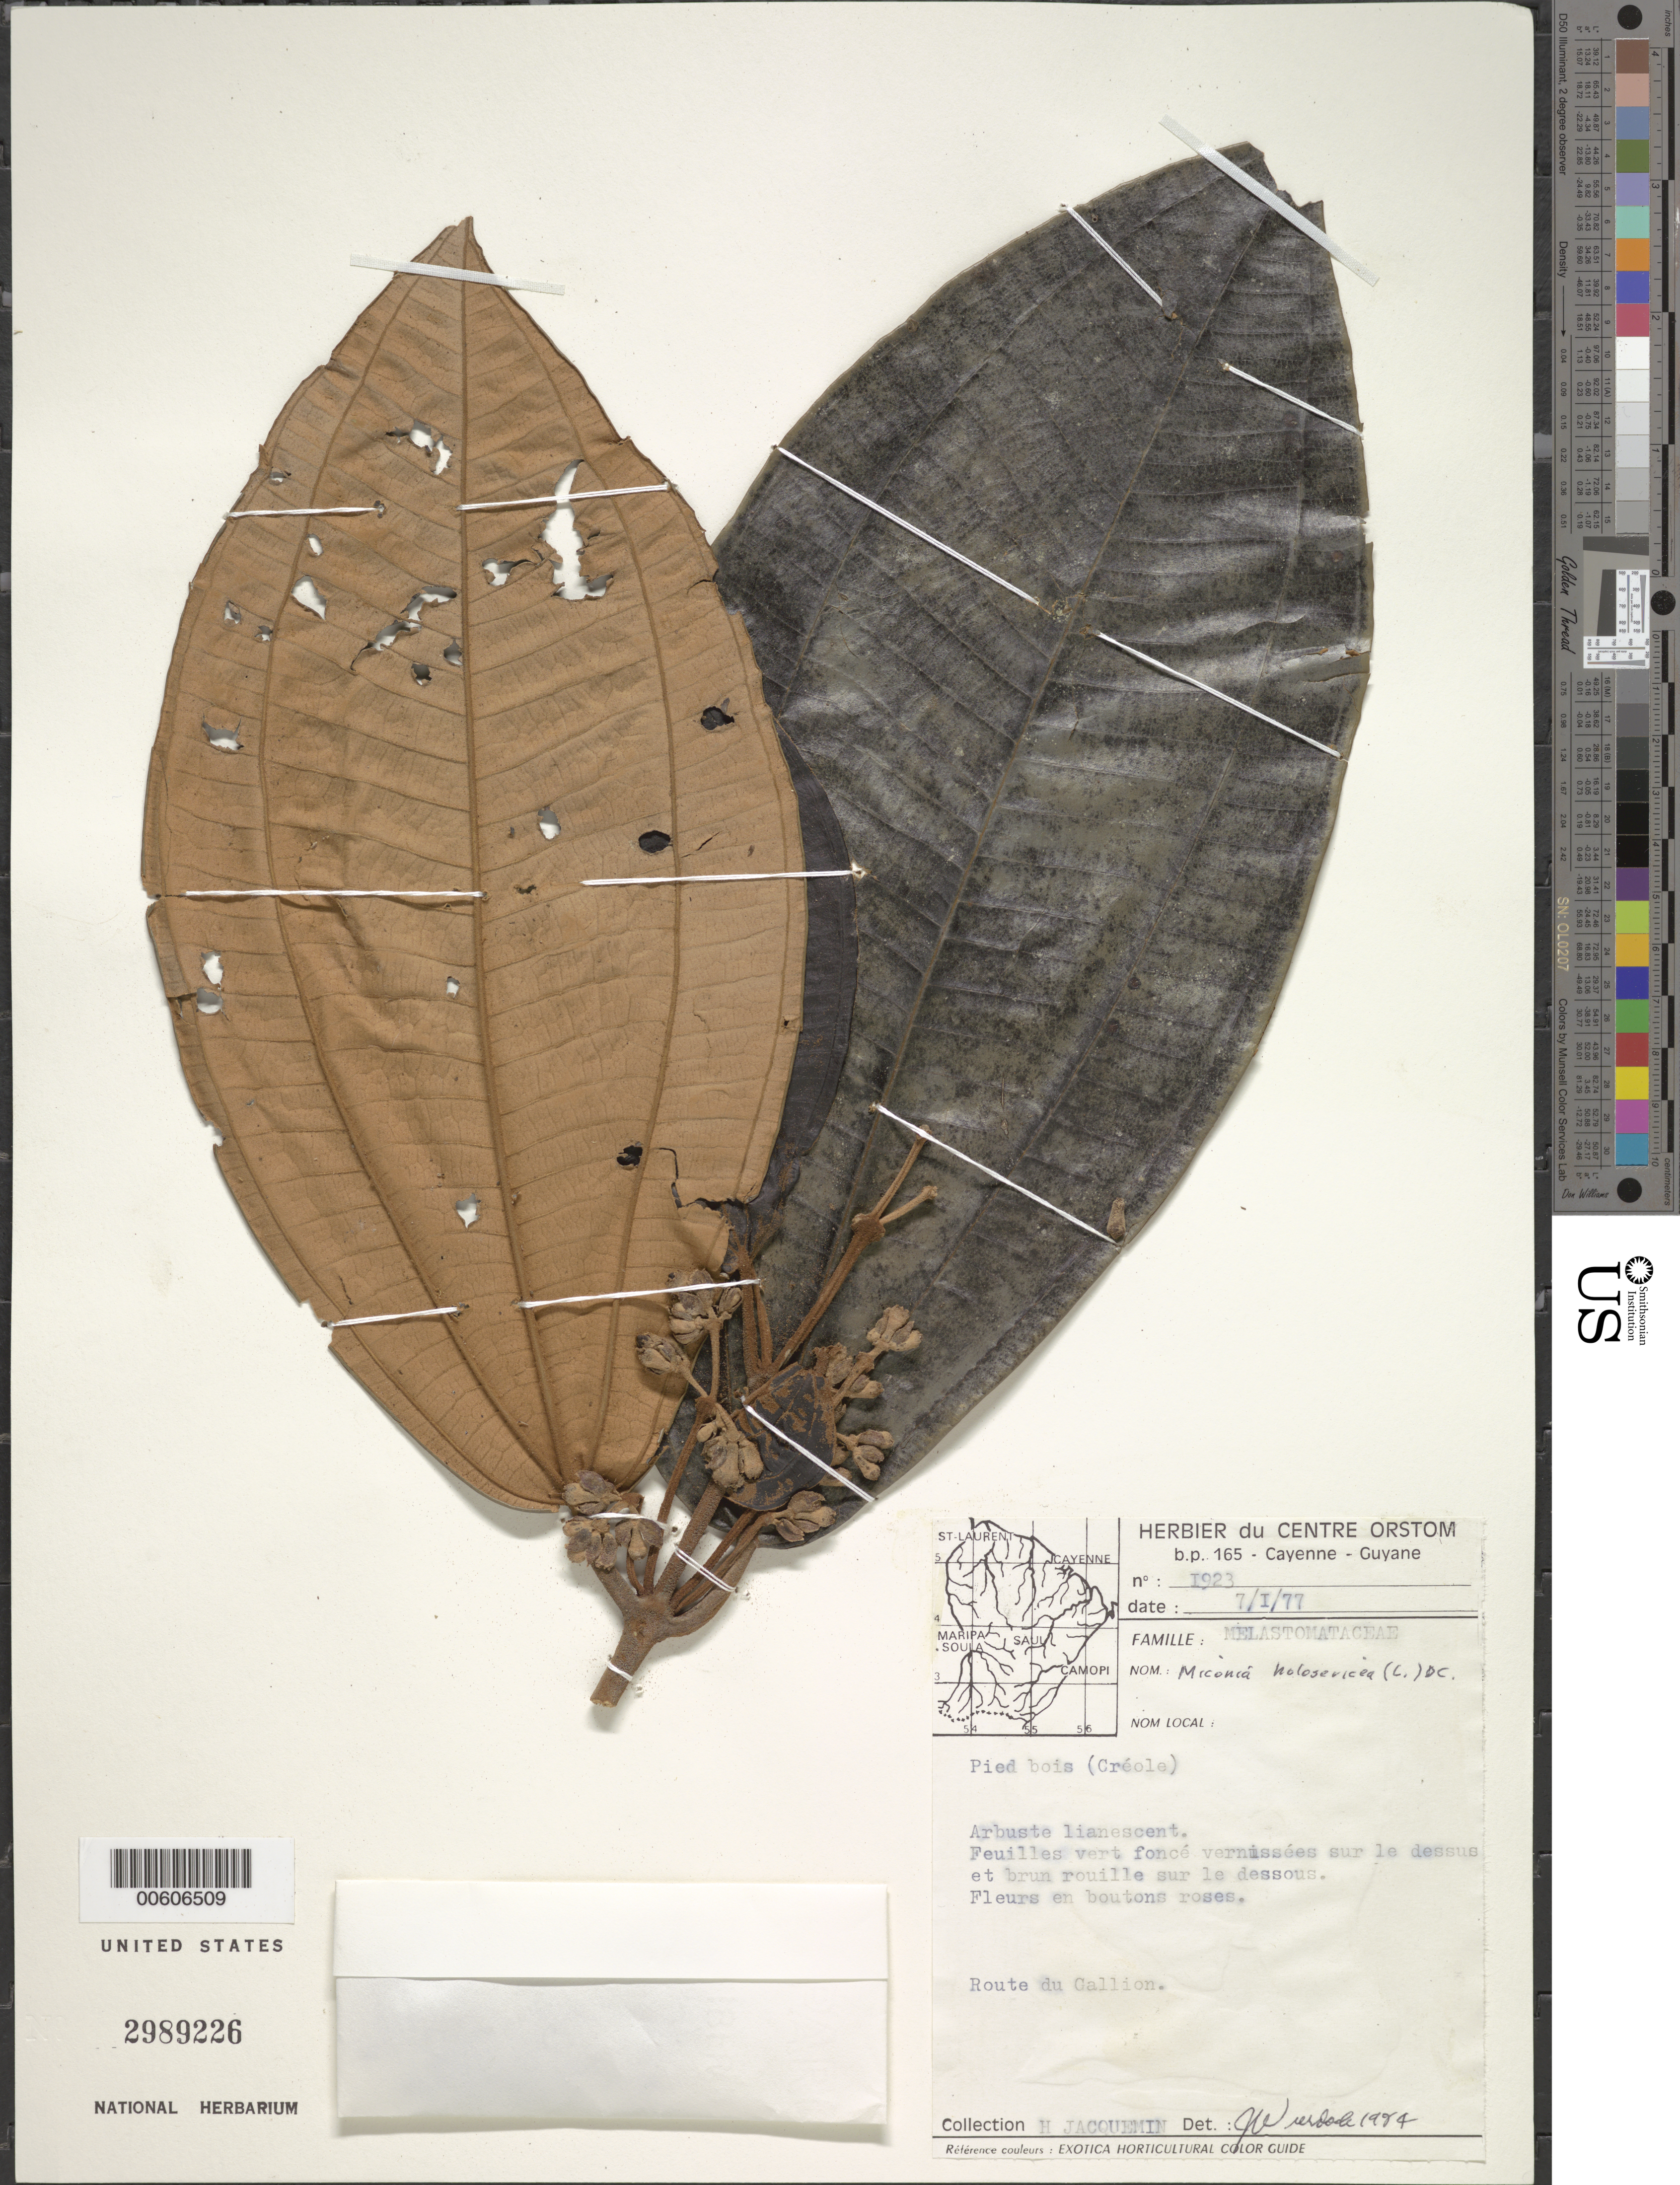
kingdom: Plantae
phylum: Tracheophyta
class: Magnoliopsida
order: Myrtales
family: Melastomataceae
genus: Miconia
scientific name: Miconia holosericea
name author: (L.) DC.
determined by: Wurdack, John J., (US), US (UNITED STATES)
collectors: H. Jacquemin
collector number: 1923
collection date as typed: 7-Jan-77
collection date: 1977-01-07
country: French Guiana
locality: Ile de Cayenne, route du Gallion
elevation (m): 10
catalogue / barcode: US 2989226